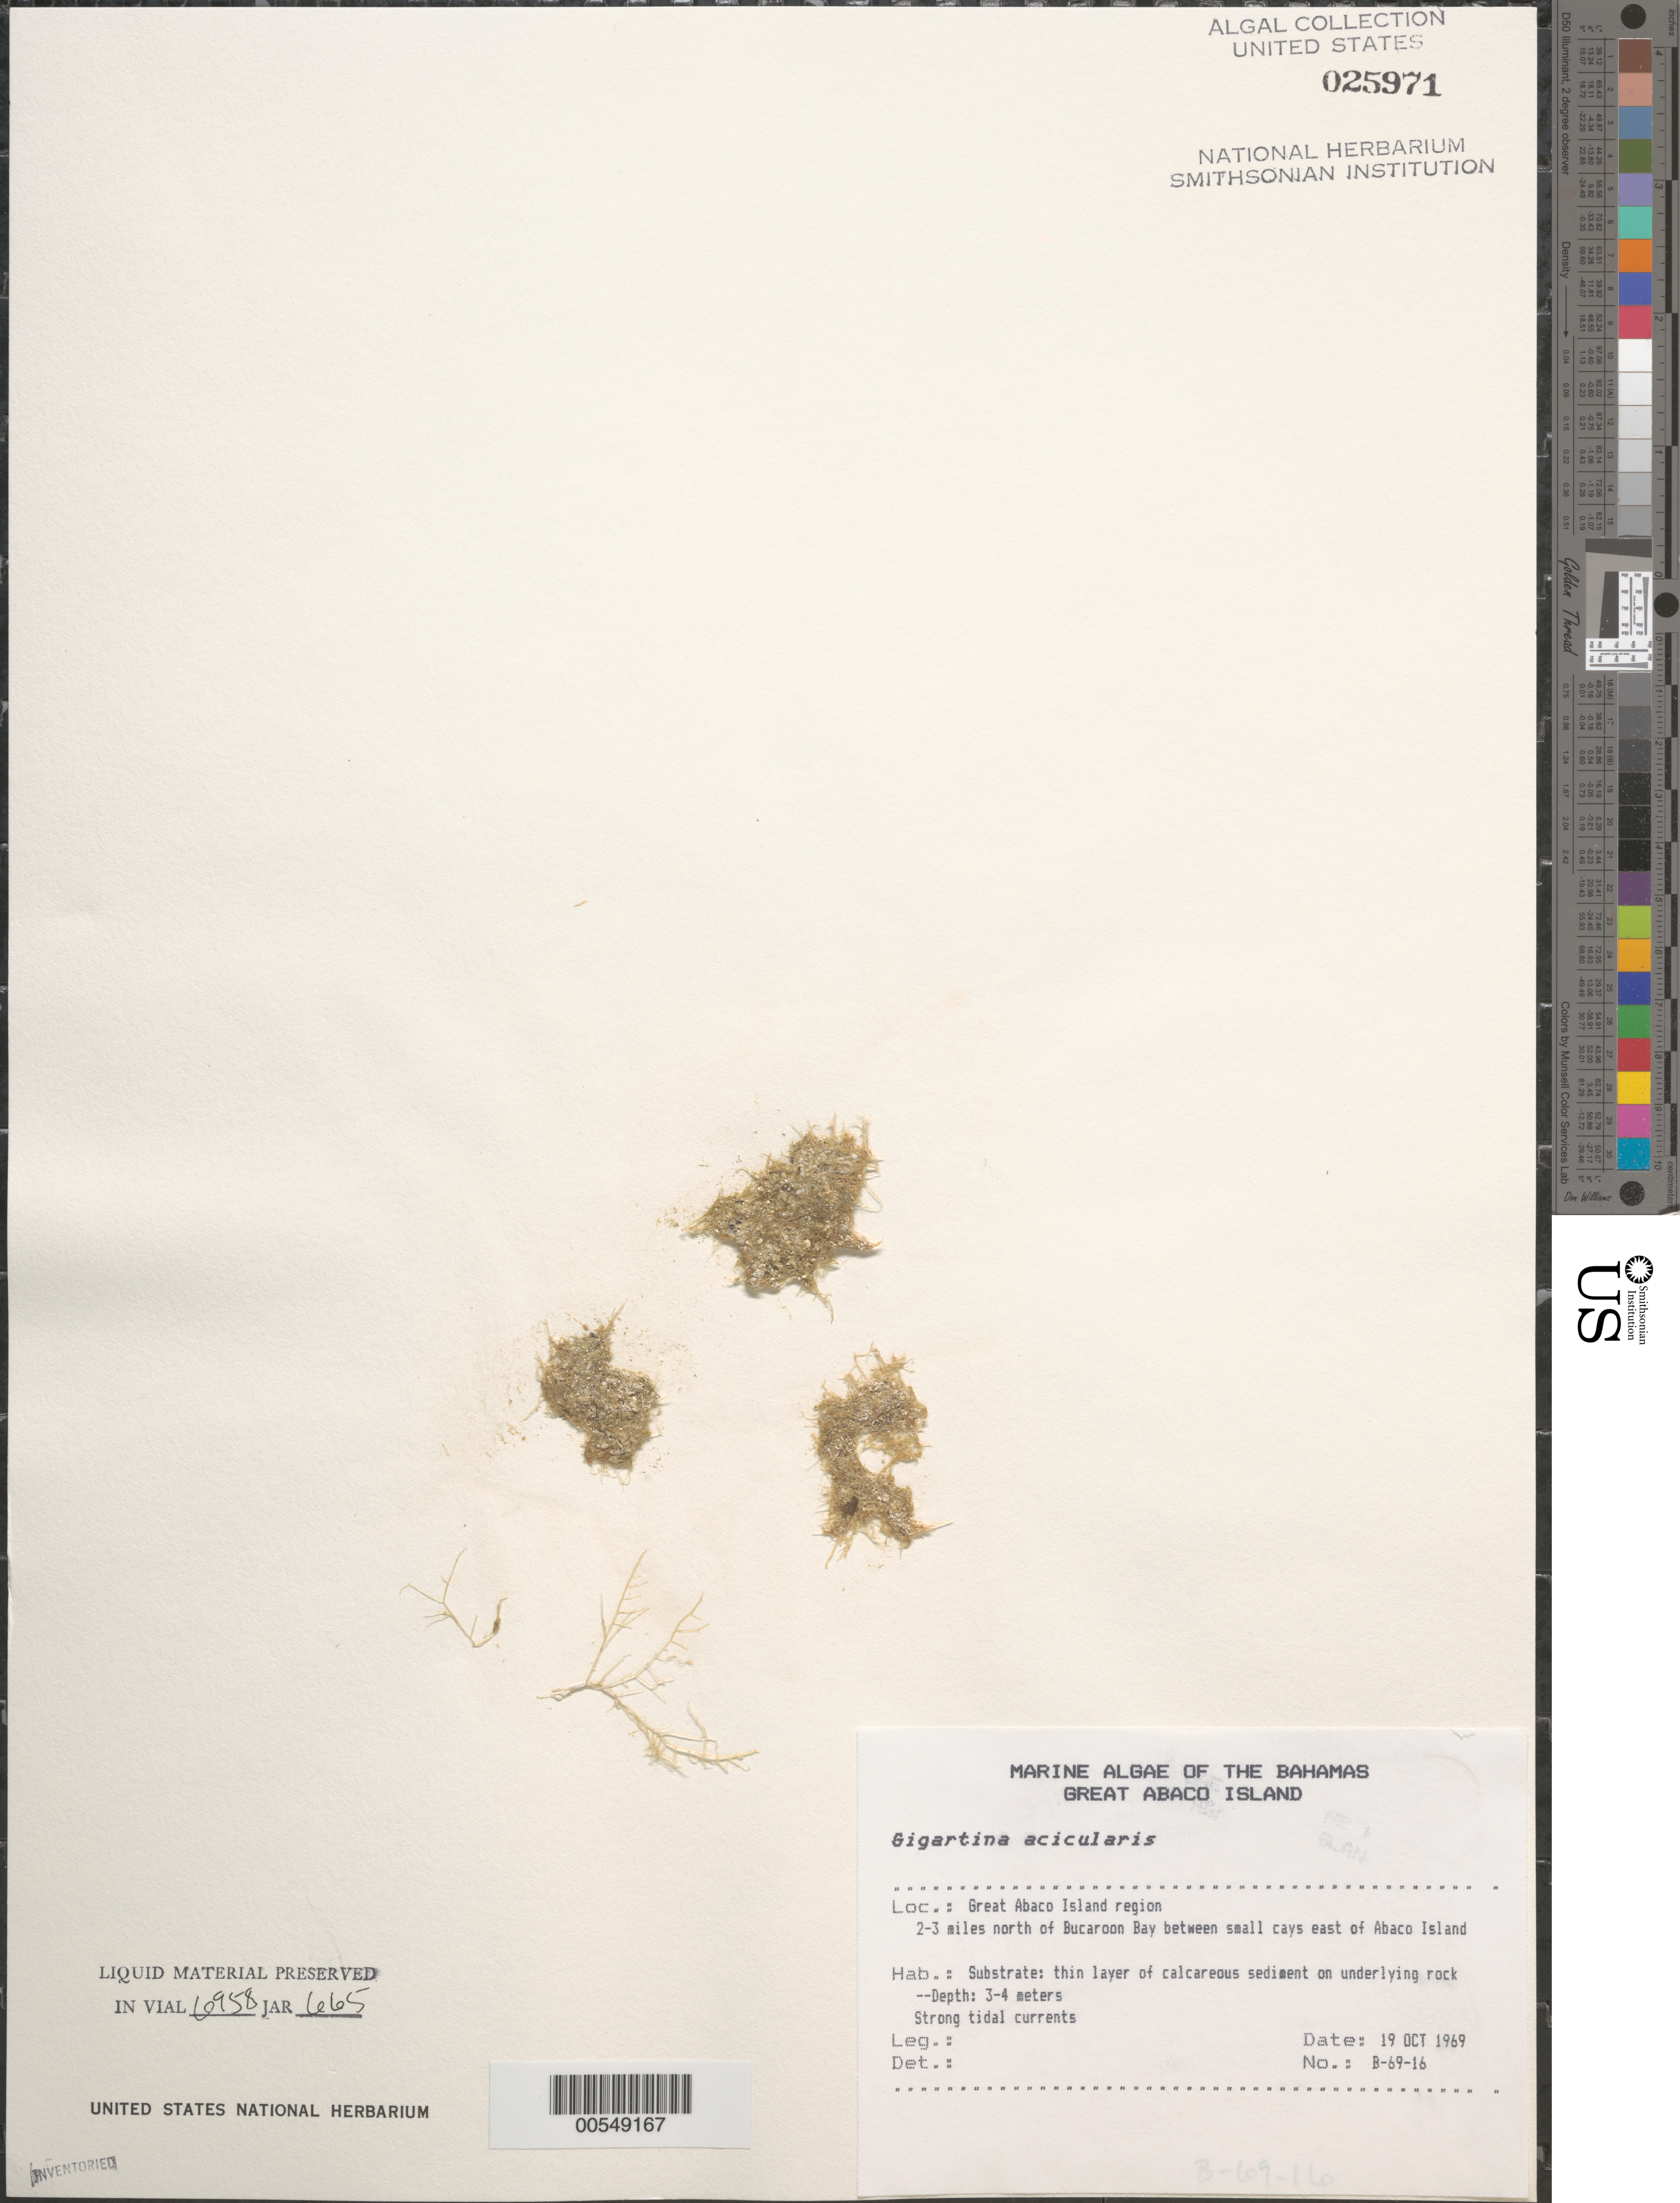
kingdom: Plantae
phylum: Rhodophyta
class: Florideophyceae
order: Gigartinales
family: Gigartinaceae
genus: Chondracanthus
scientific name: Chondracanthus acicularis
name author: (Roth) Fredericq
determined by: Algae name updating Project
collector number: B-69-16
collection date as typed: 19 Oct 1969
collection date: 1969-10-19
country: Bahamas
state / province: Abaco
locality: North of buckaroon bay between small cays east of great abaco is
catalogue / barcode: US 25971